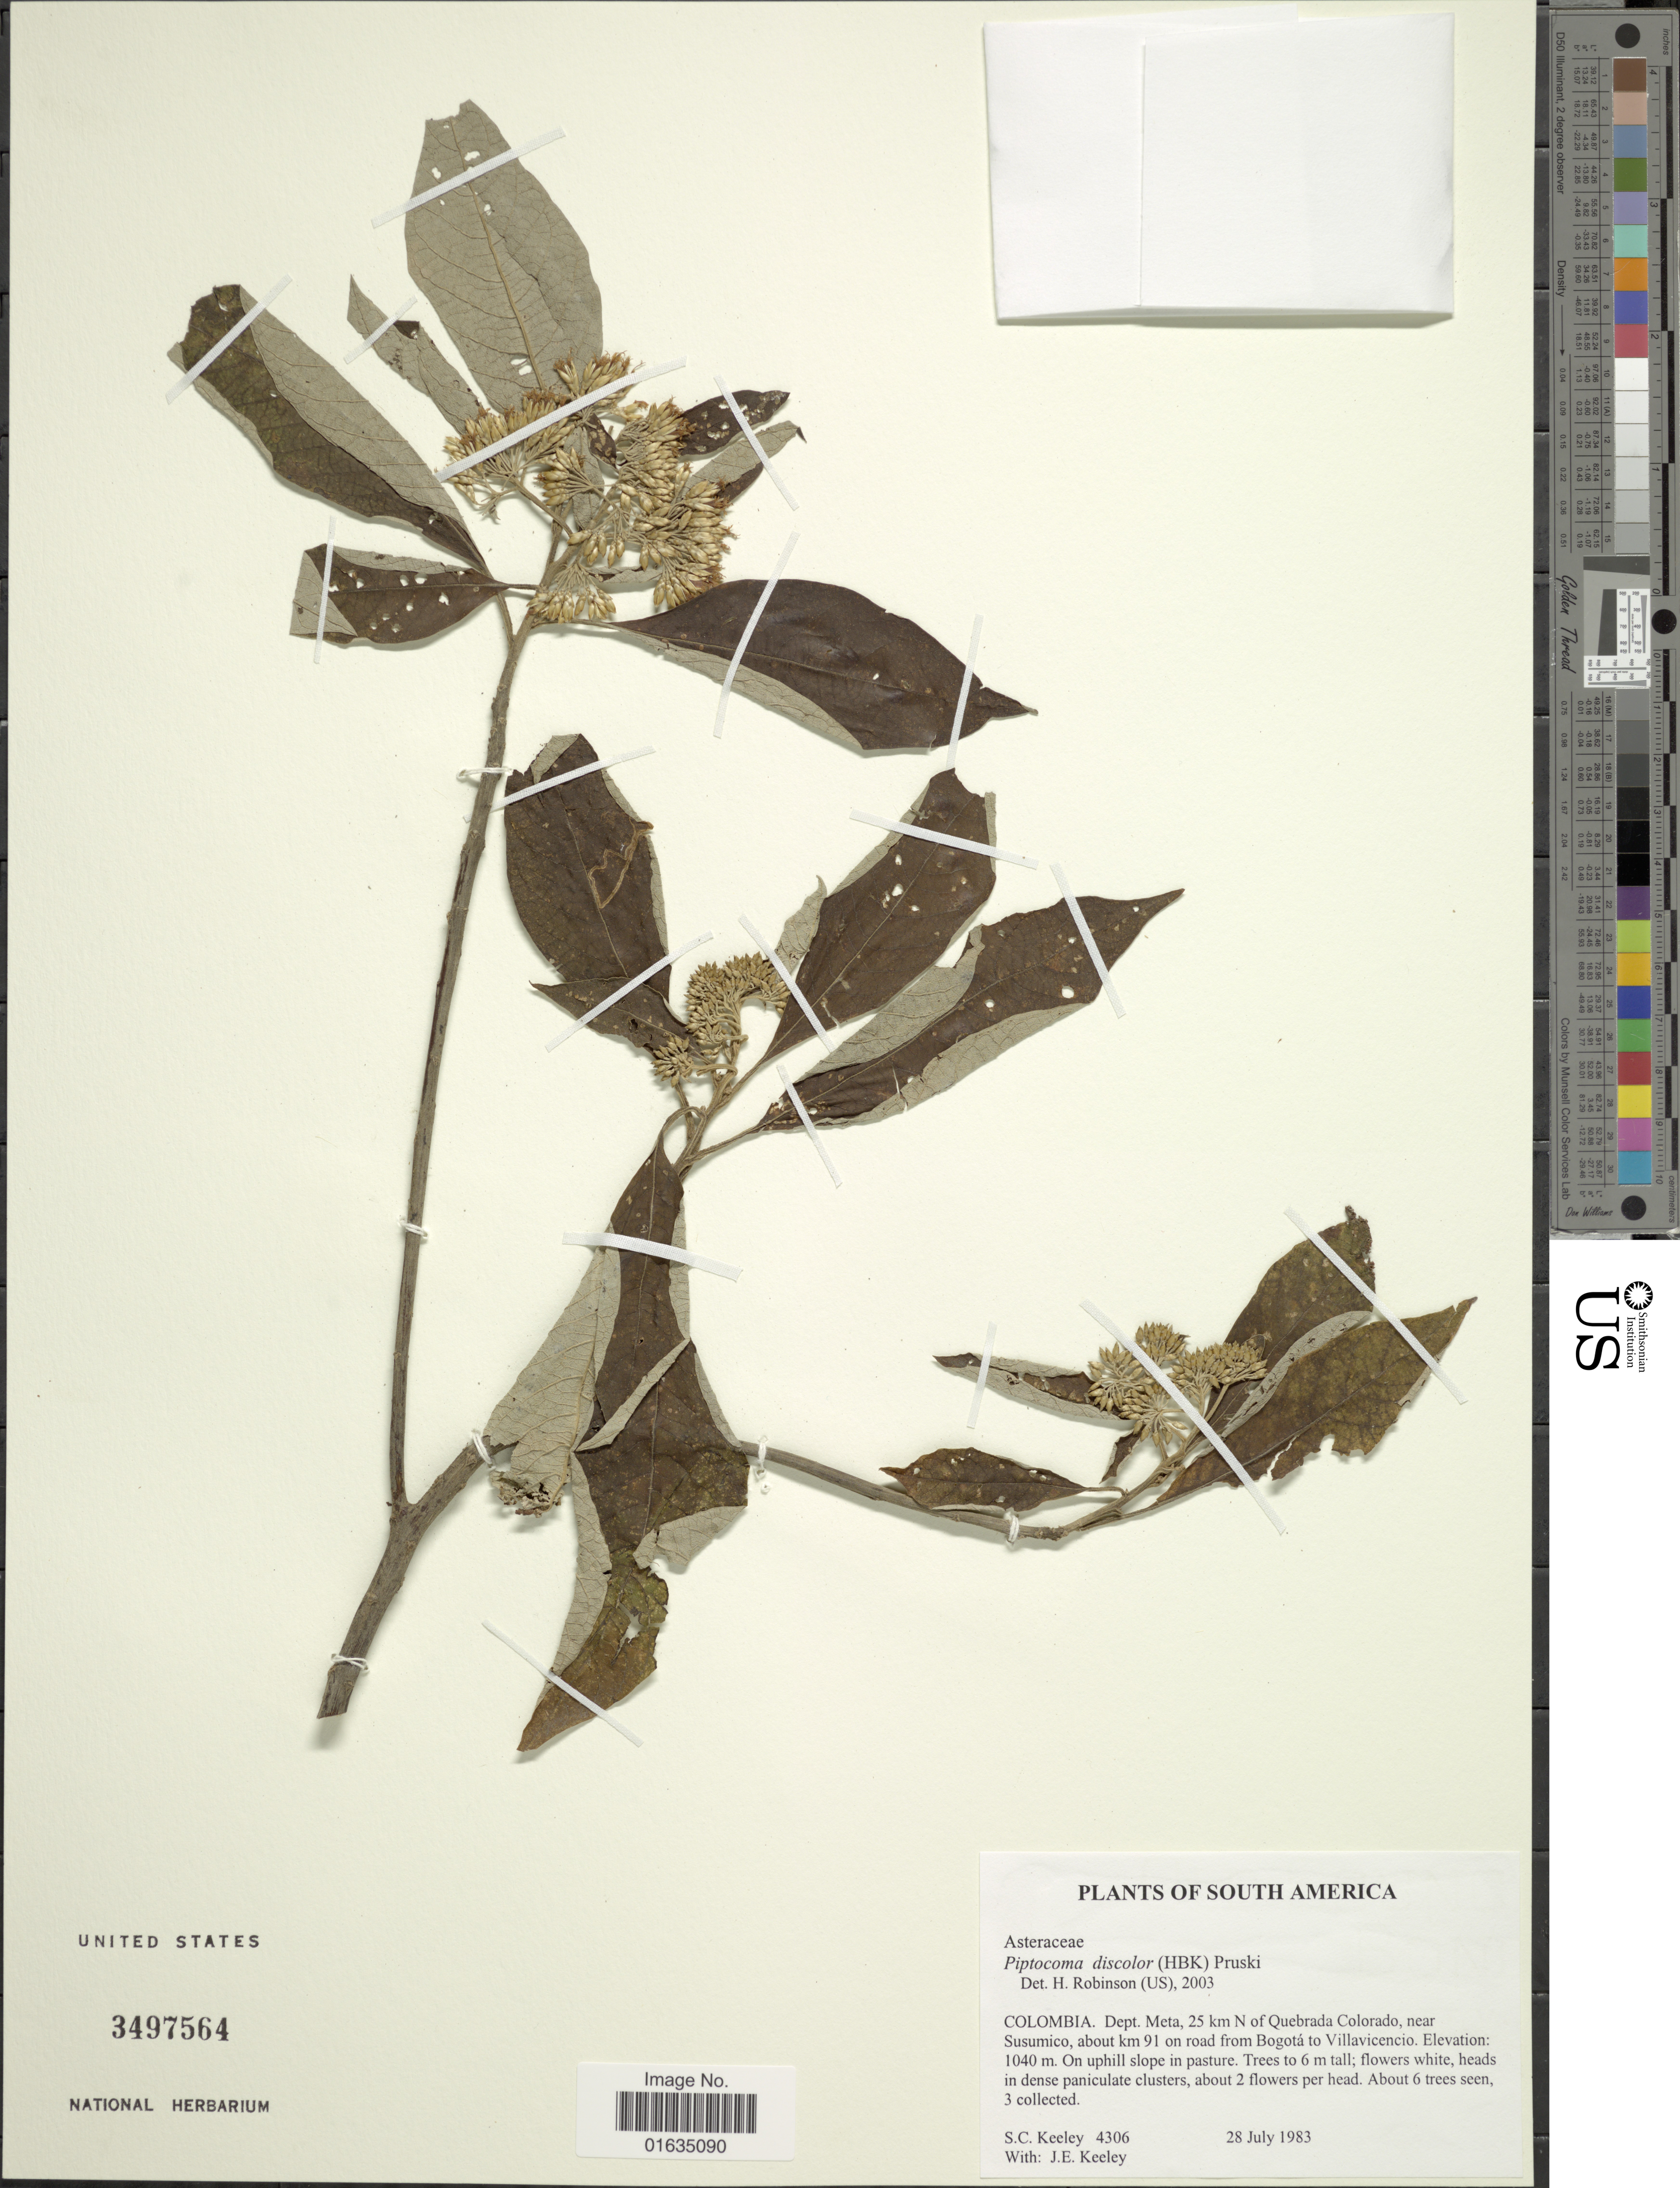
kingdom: Plantae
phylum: Tracheophyta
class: Magnoliopsida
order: Asterales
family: Asteraceae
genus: Pollalesta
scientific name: Pollalesta discolor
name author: (Kunth) Aristeg.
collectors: S. C. Keeley & J. E. Keeley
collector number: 4306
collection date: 1983-07-28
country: Colombia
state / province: Meta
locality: Dept. Meta, 25 km N of Quebrada Colorado, near Susumico, about km 91 on road from Bogota to Villavicencio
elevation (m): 1040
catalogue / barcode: US 3497564